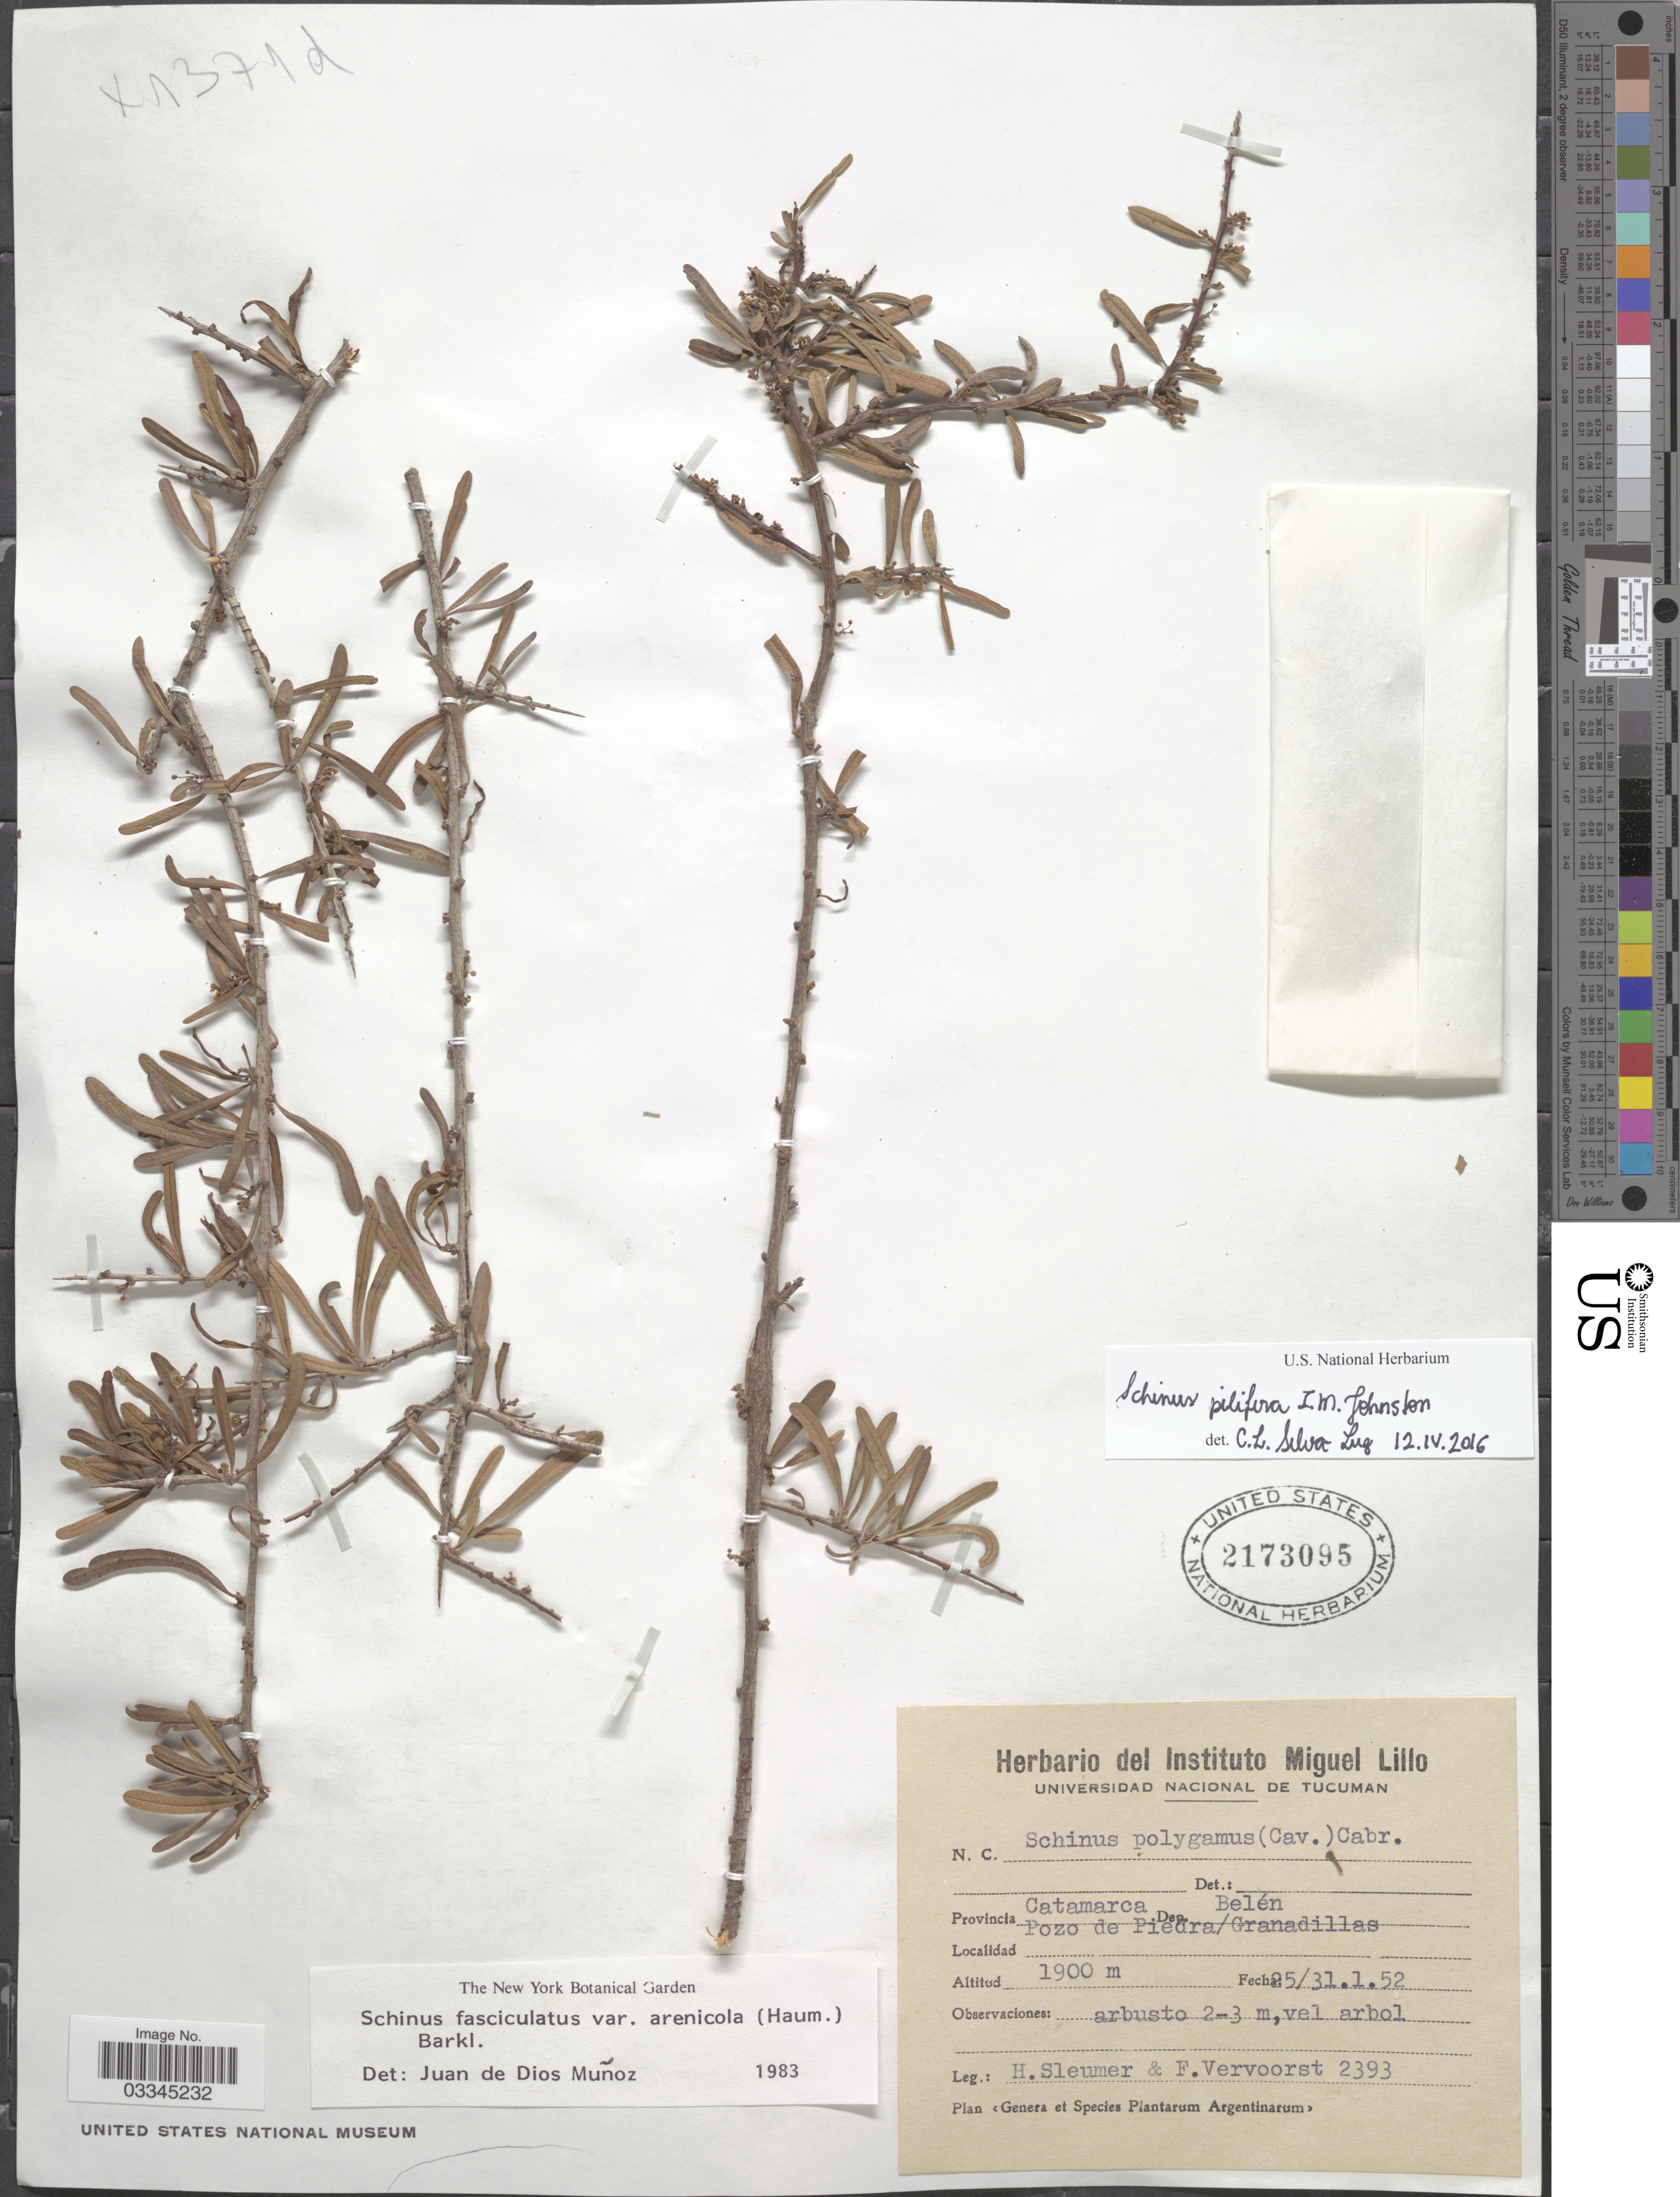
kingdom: Plantae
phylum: Tracheophyta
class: Magnoliopsida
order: Sapindales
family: Anacardiaceae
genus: Schinus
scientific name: Schinus pilifera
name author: I.M. Johnst.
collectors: H. O. Sleumer & F. Vervoorst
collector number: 2393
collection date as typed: Transcribed d/m/y: 25/1/52 to 31/1/52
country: Argentina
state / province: Catamarca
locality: Dep. Belén. Pozo de Piedra/Granadillas.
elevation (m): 1900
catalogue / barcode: US 2173095